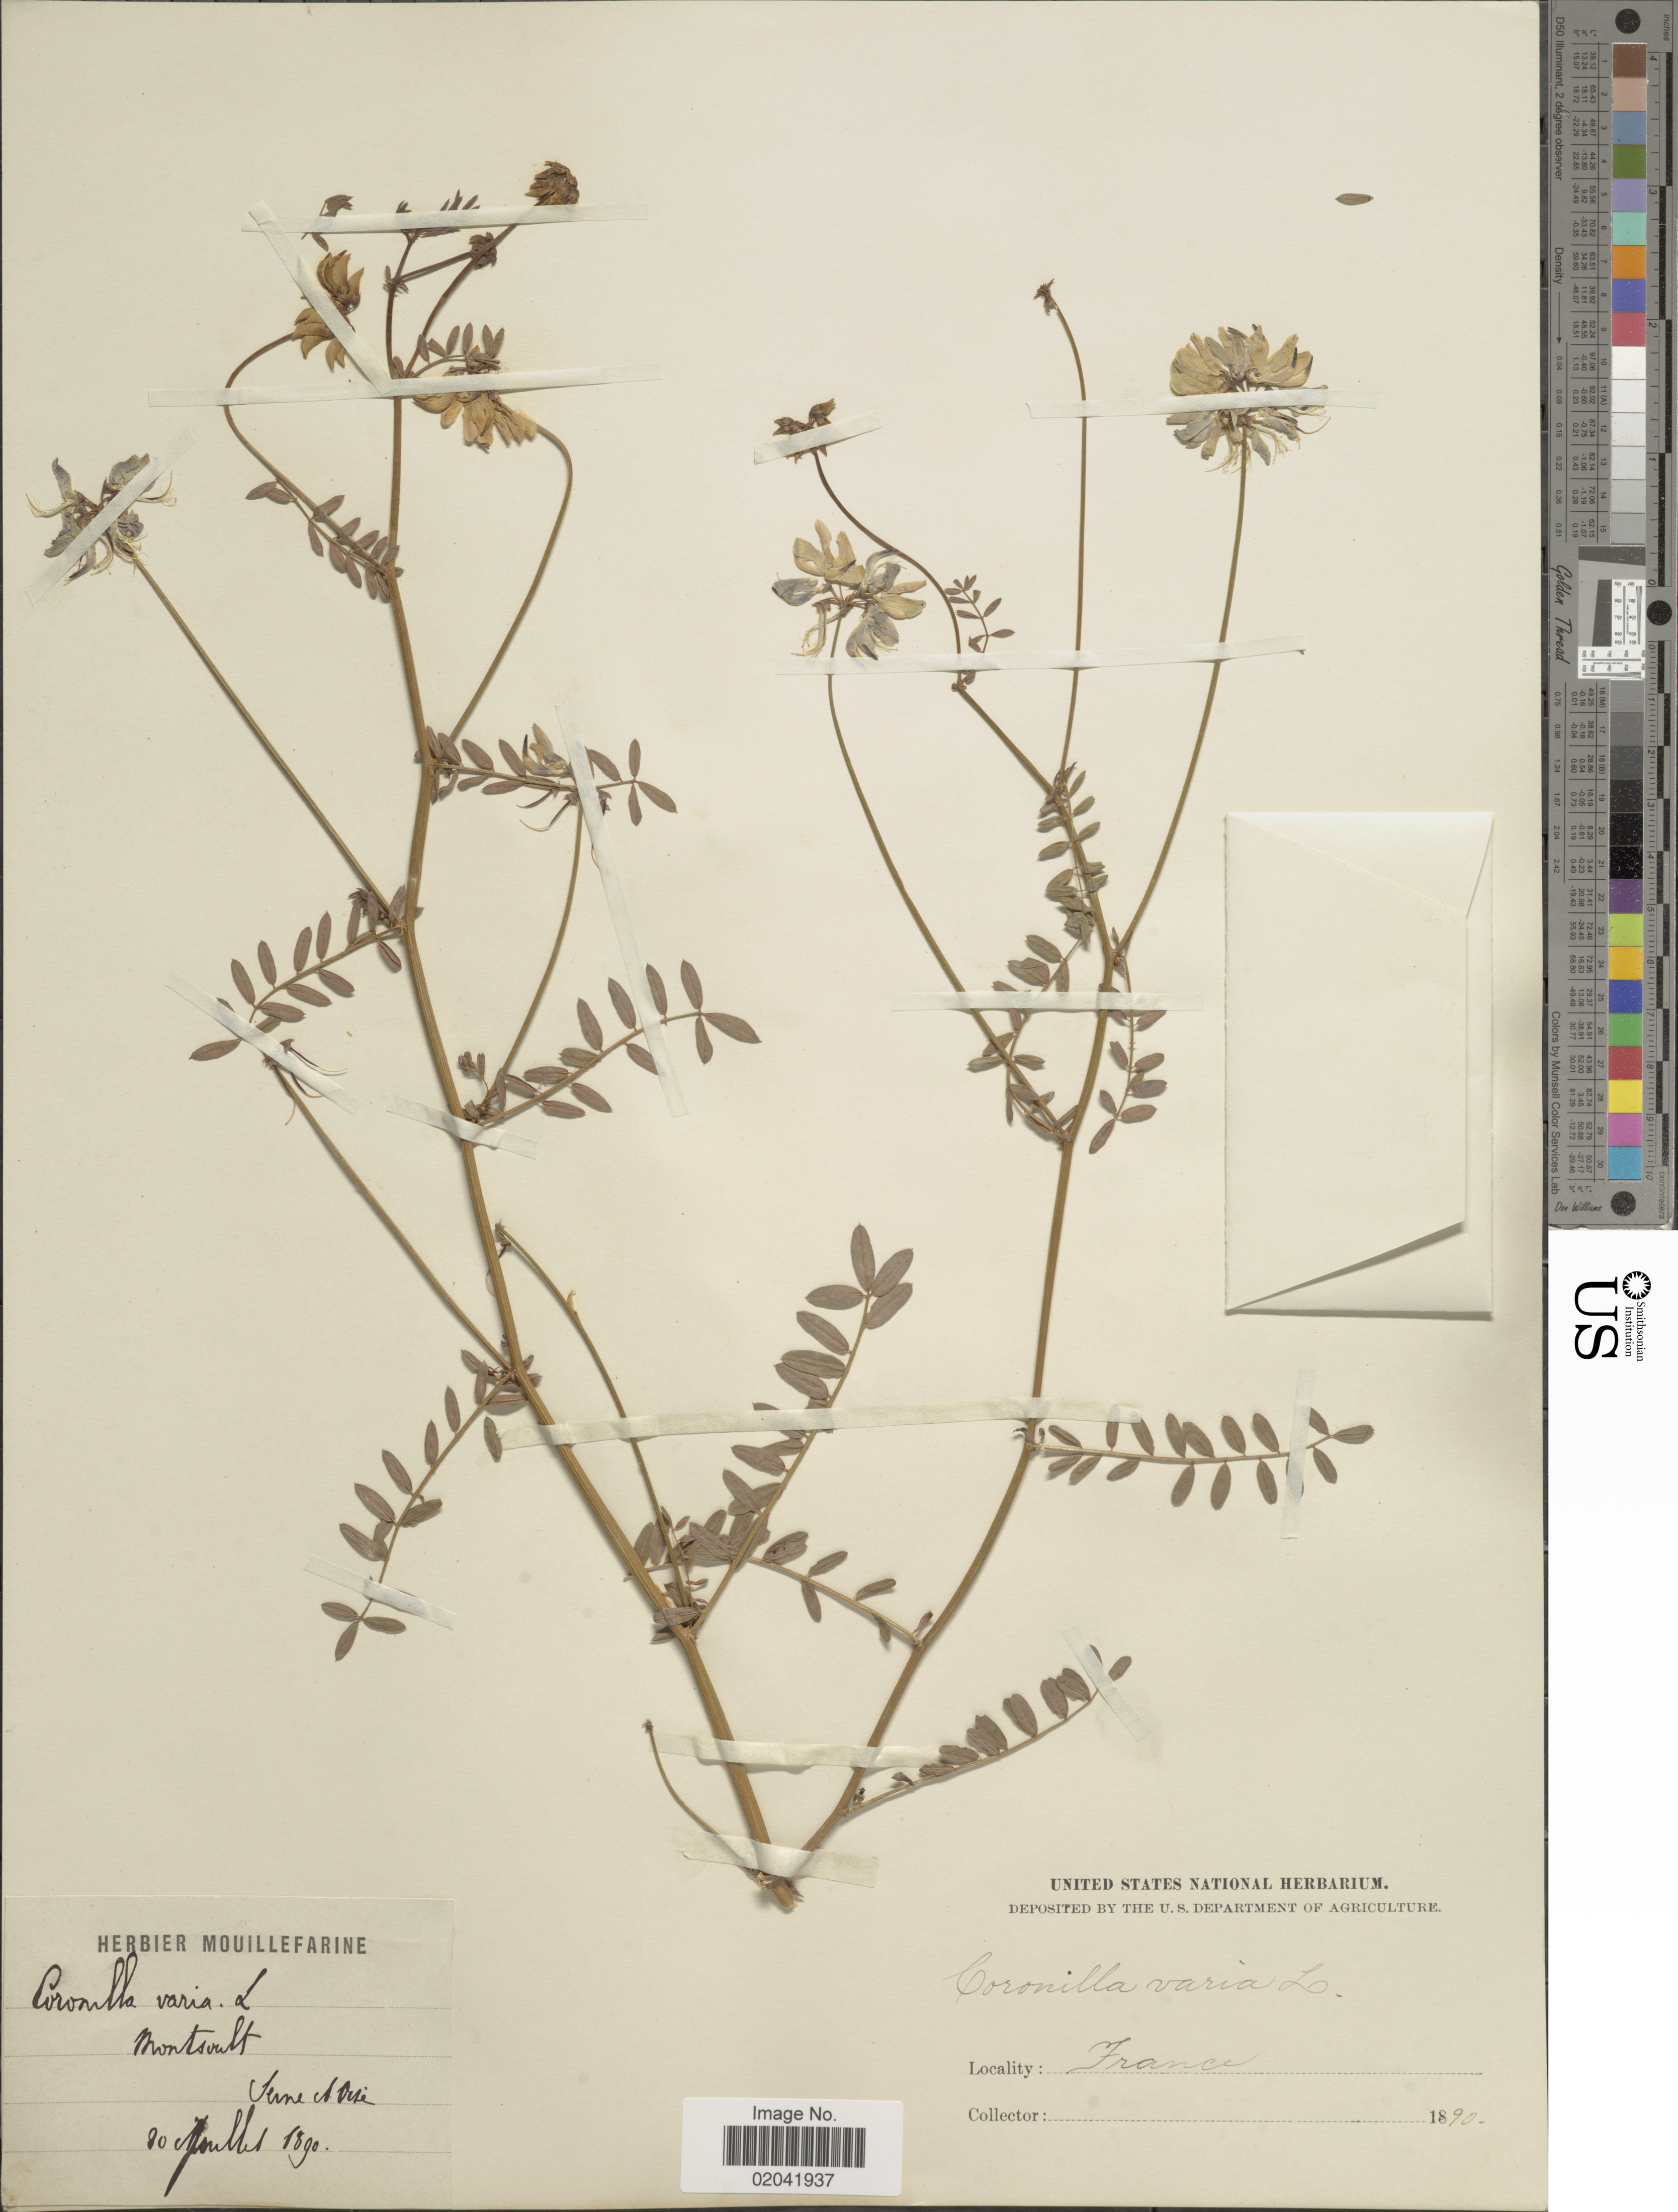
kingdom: Plantae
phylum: Tracheophyta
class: Magnoliopsida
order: Fabales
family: Fabaceae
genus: Coronilla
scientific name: Coronilla varia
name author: L.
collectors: ex herb. Mouillefarine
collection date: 1890-07-20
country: France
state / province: Île-de-France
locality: Montsoult, Seine et Oise